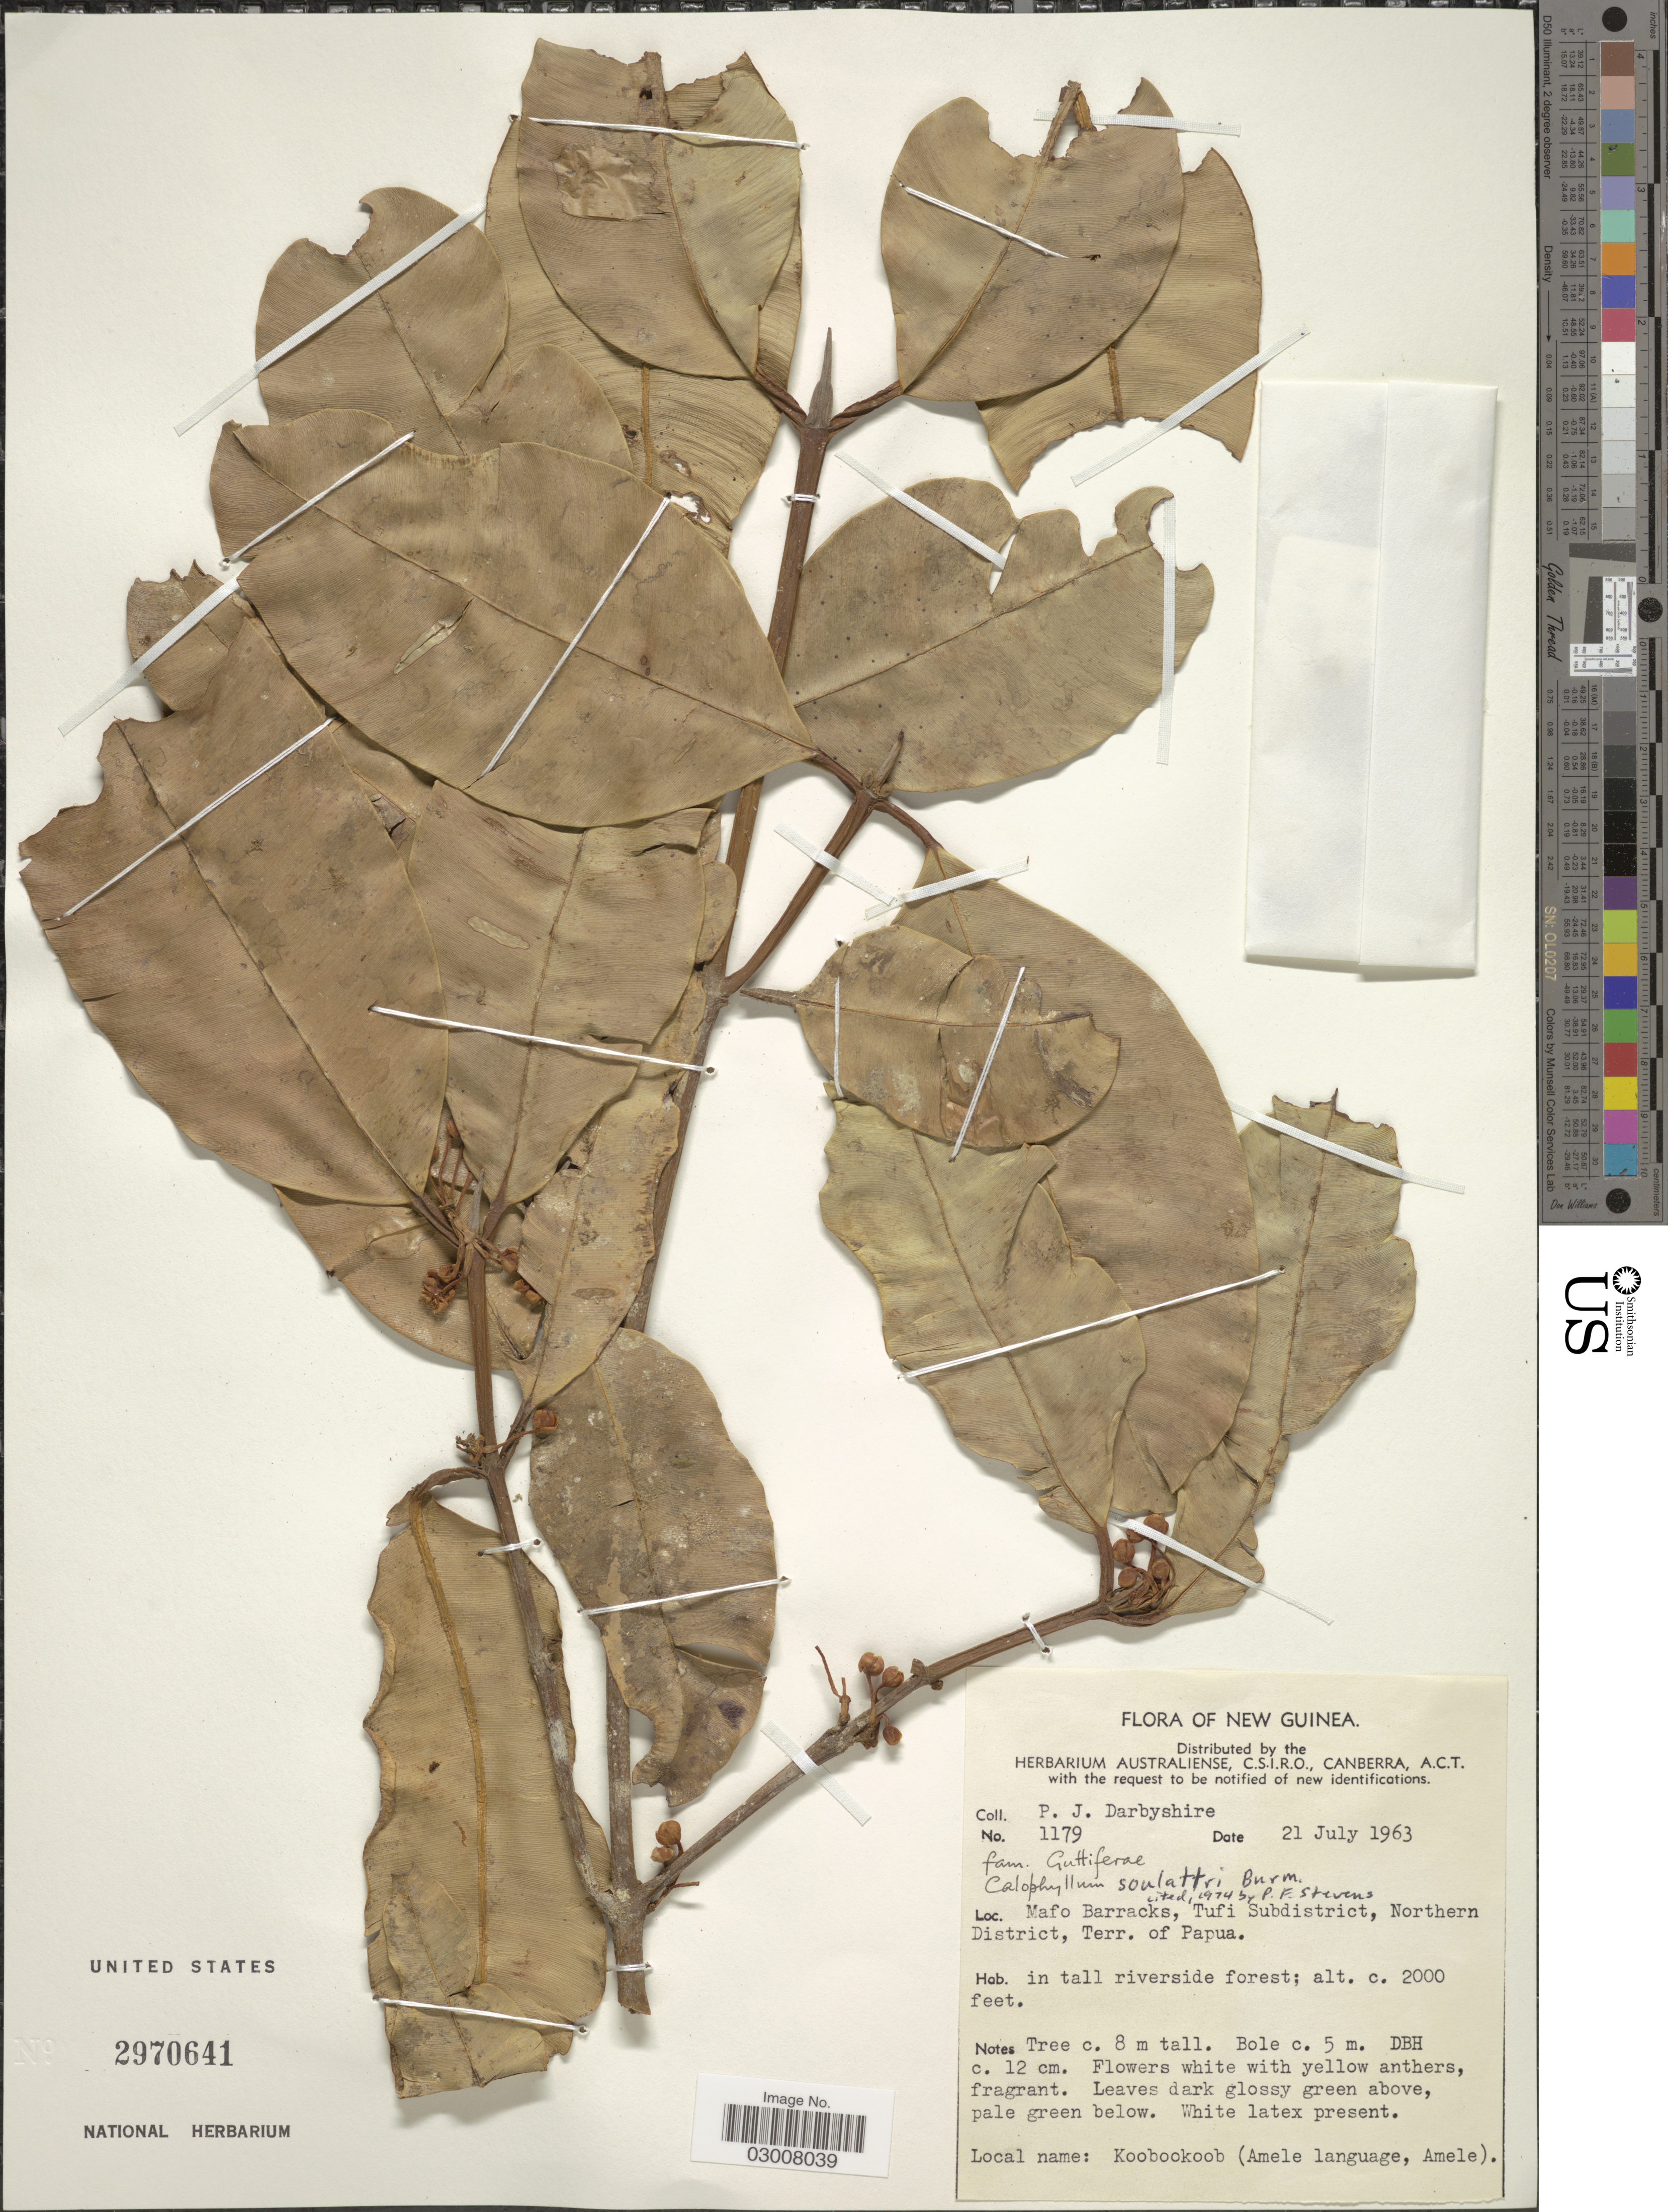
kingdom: Plantae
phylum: Tracheophyta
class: Magnoliopsida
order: Malpighiales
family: Calophyllaceae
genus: Calophyllum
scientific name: Calophyllum soulattri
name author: Burm. f.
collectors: P. Darbyshire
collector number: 1179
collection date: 1963-07-21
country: Papua New Guinea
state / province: Northern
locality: New Guinea, Mafo Barracks, Tufi Subdistrict, Northern District, Terr. of Papua.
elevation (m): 610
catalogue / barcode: US 2970641